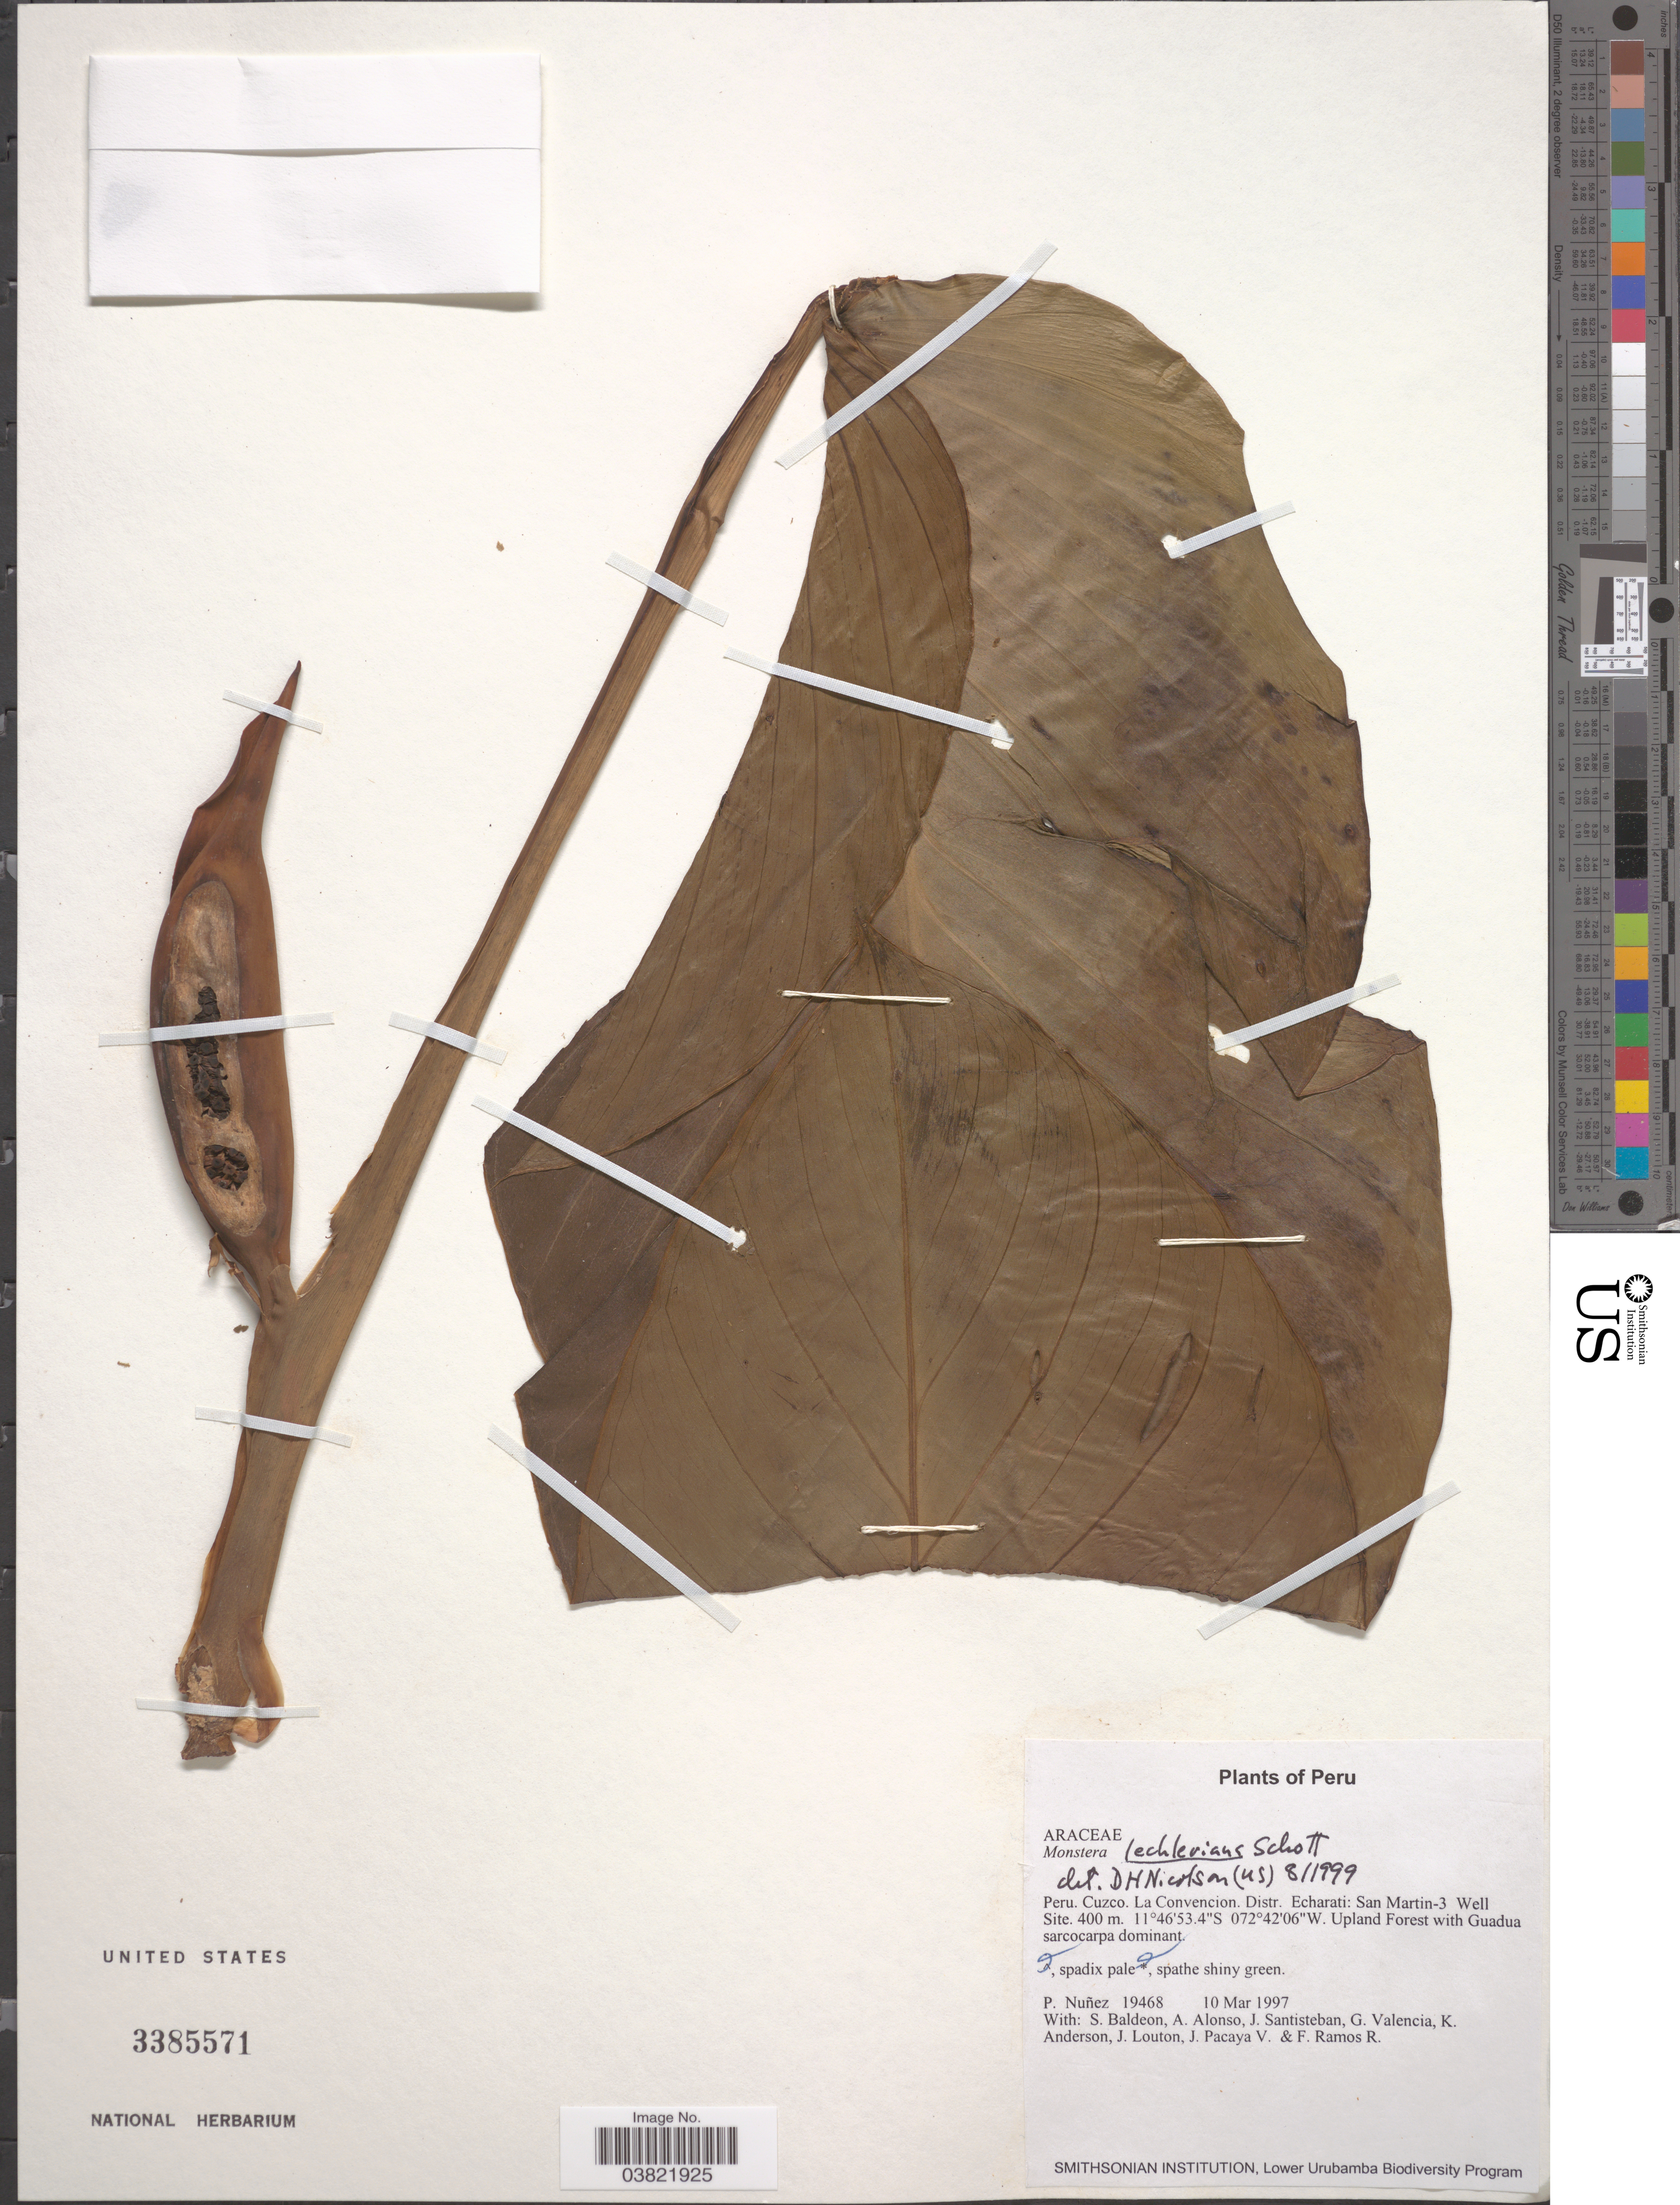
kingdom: Plantae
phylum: Tracheophyta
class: Liliopsida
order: Alismatales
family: Araceae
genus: Monstera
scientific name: Monstera lechleriana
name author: Schott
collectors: P. Nuñez V., S. Baldeon, A. Alonso, J. Santisteban & et al.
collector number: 19468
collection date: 1997-03-10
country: Peru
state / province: Cusco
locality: Prov. Cuzco. La Convencion. Distr. Echarati: San Martin-3 Well Site.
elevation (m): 400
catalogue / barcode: US 3385571